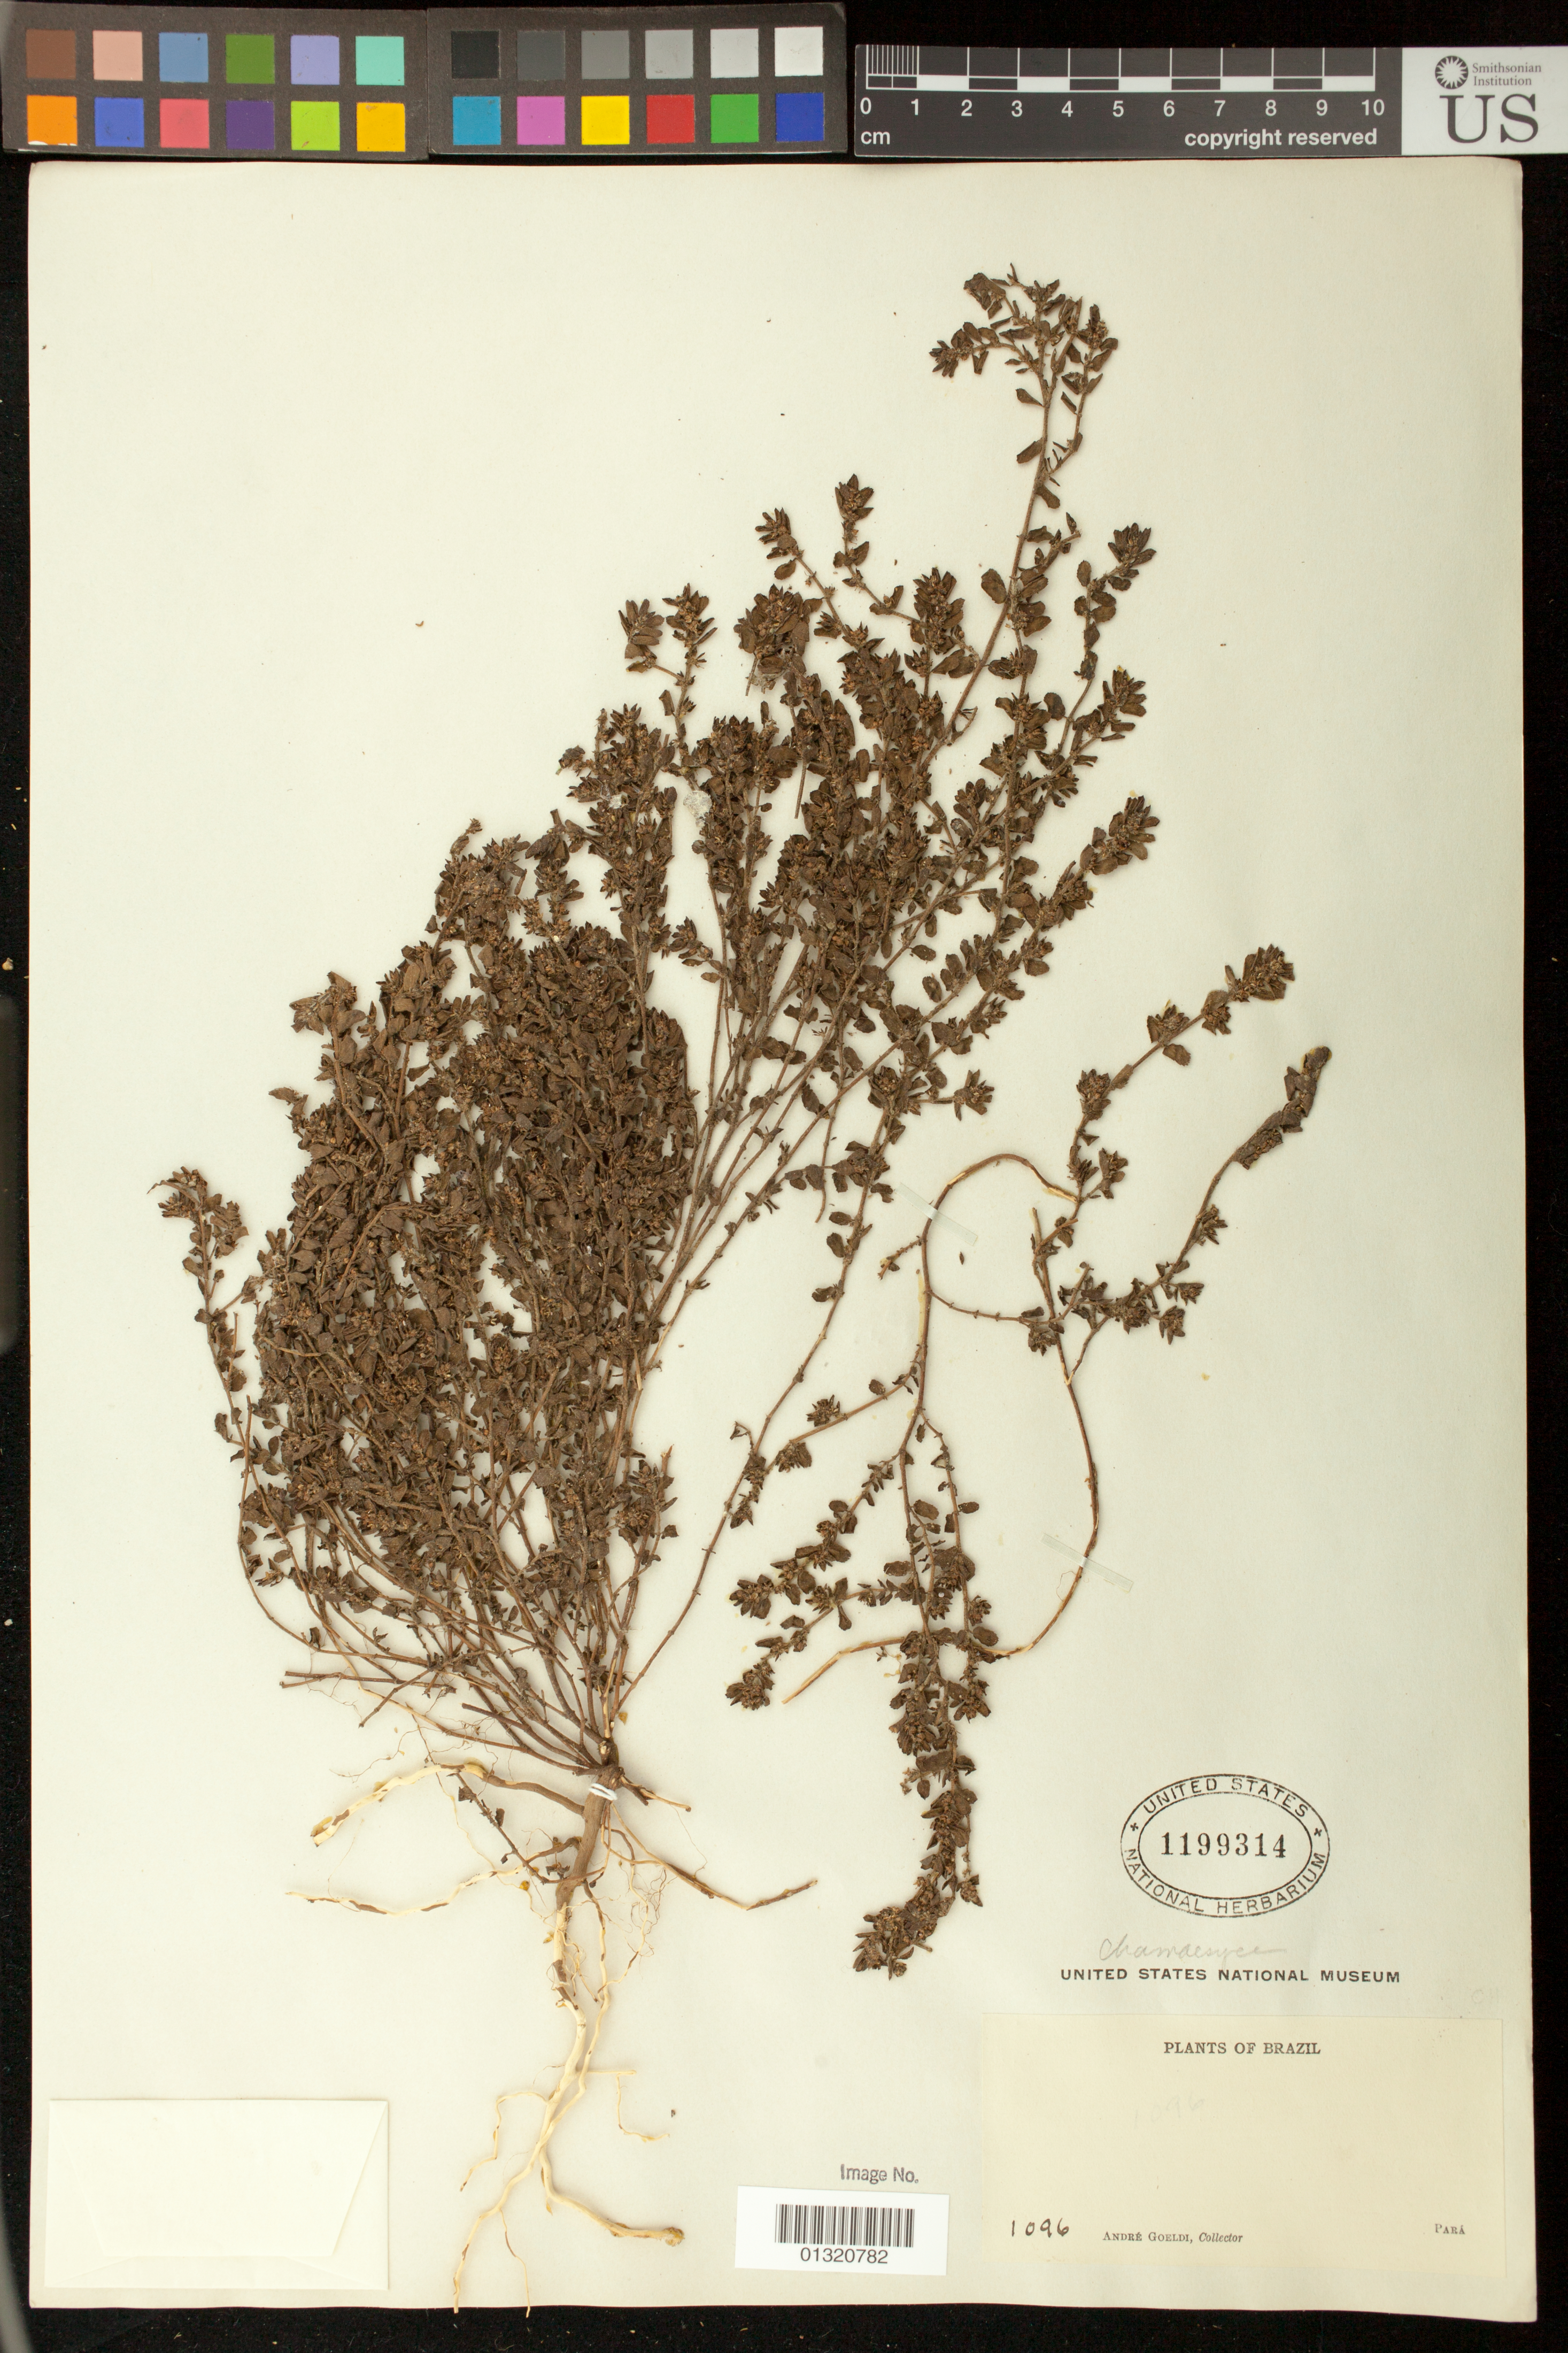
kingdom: Plantae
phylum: Tracheophyta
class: Magnoliopsida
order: Malpighiales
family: Euphorbiaceae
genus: Euphorbia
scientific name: Euphorbia sp.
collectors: A. Goeldi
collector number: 1096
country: Brazil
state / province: Pará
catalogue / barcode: US 1199314